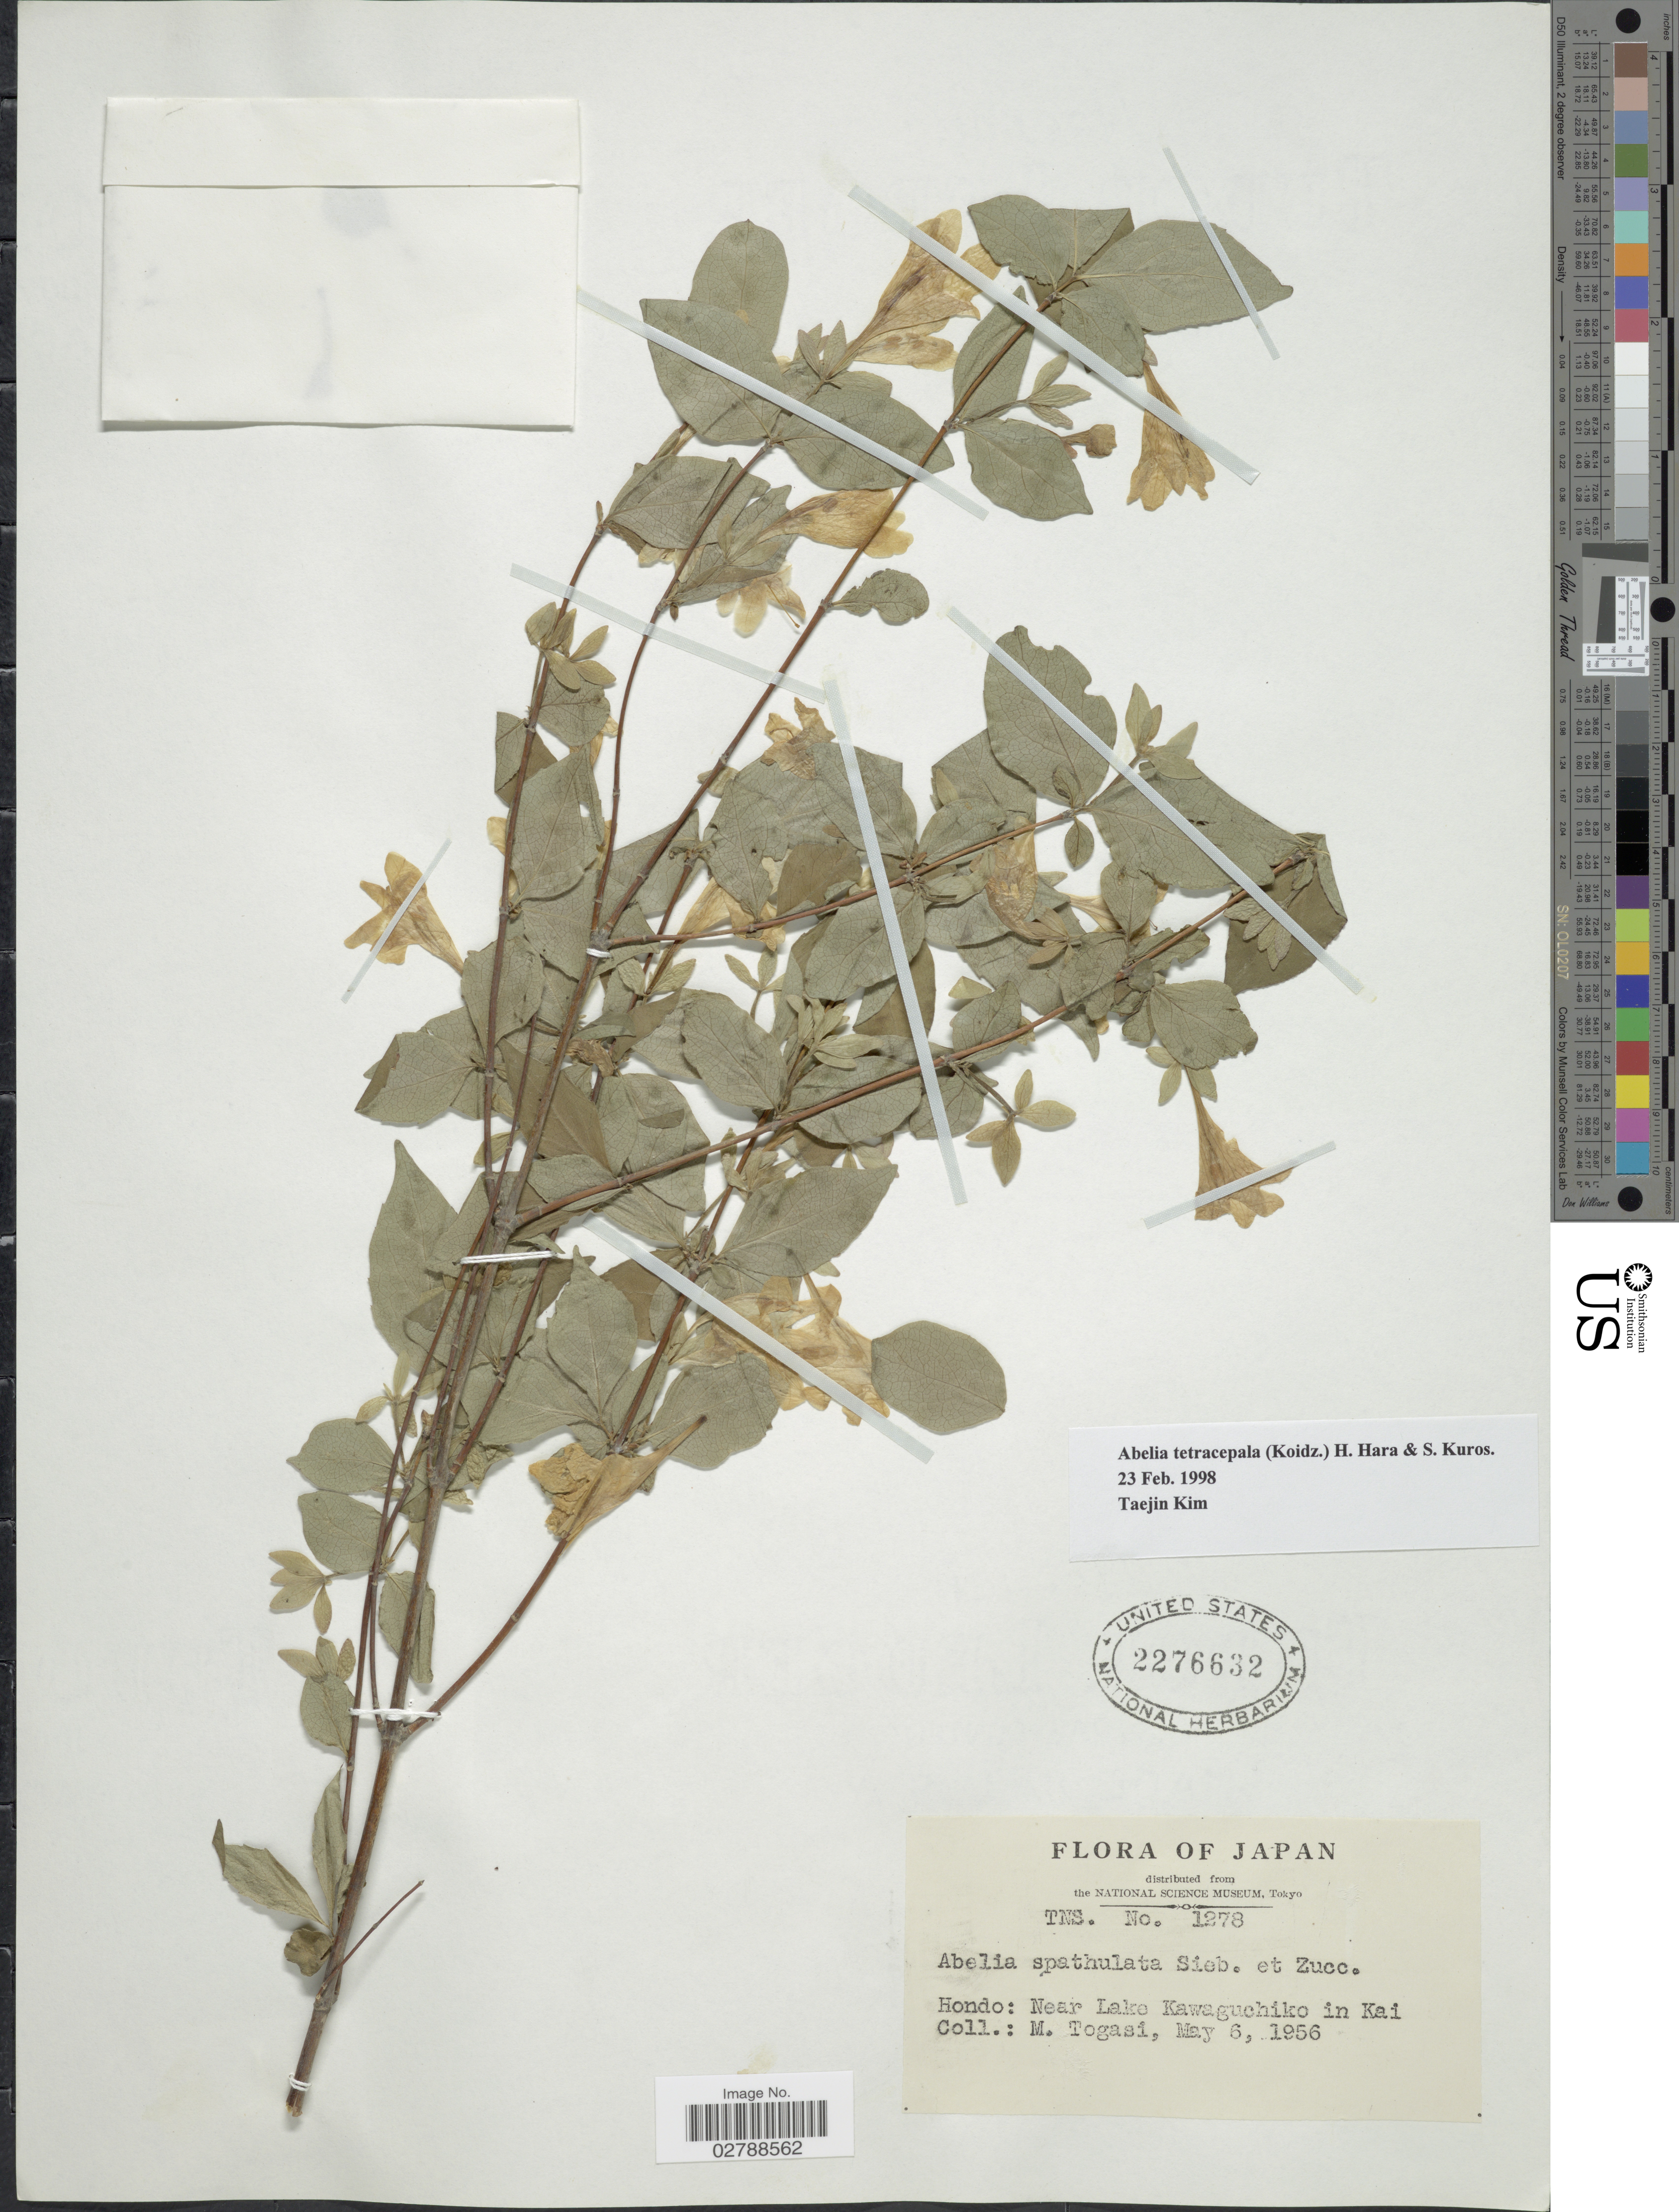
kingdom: Plantae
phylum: Tracheophyta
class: Magnoliopsida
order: Dipsacales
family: Caprifoliaceae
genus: Abelia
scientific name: Abelia tetrasepala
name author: (Koidz.) H. Hara & Kuros.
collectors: M. Togasi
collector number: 1278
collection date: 1956-05-06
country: Japan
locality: Hondo: Near Lake Kawaguchiko in Kai.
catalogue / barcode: US 2276632